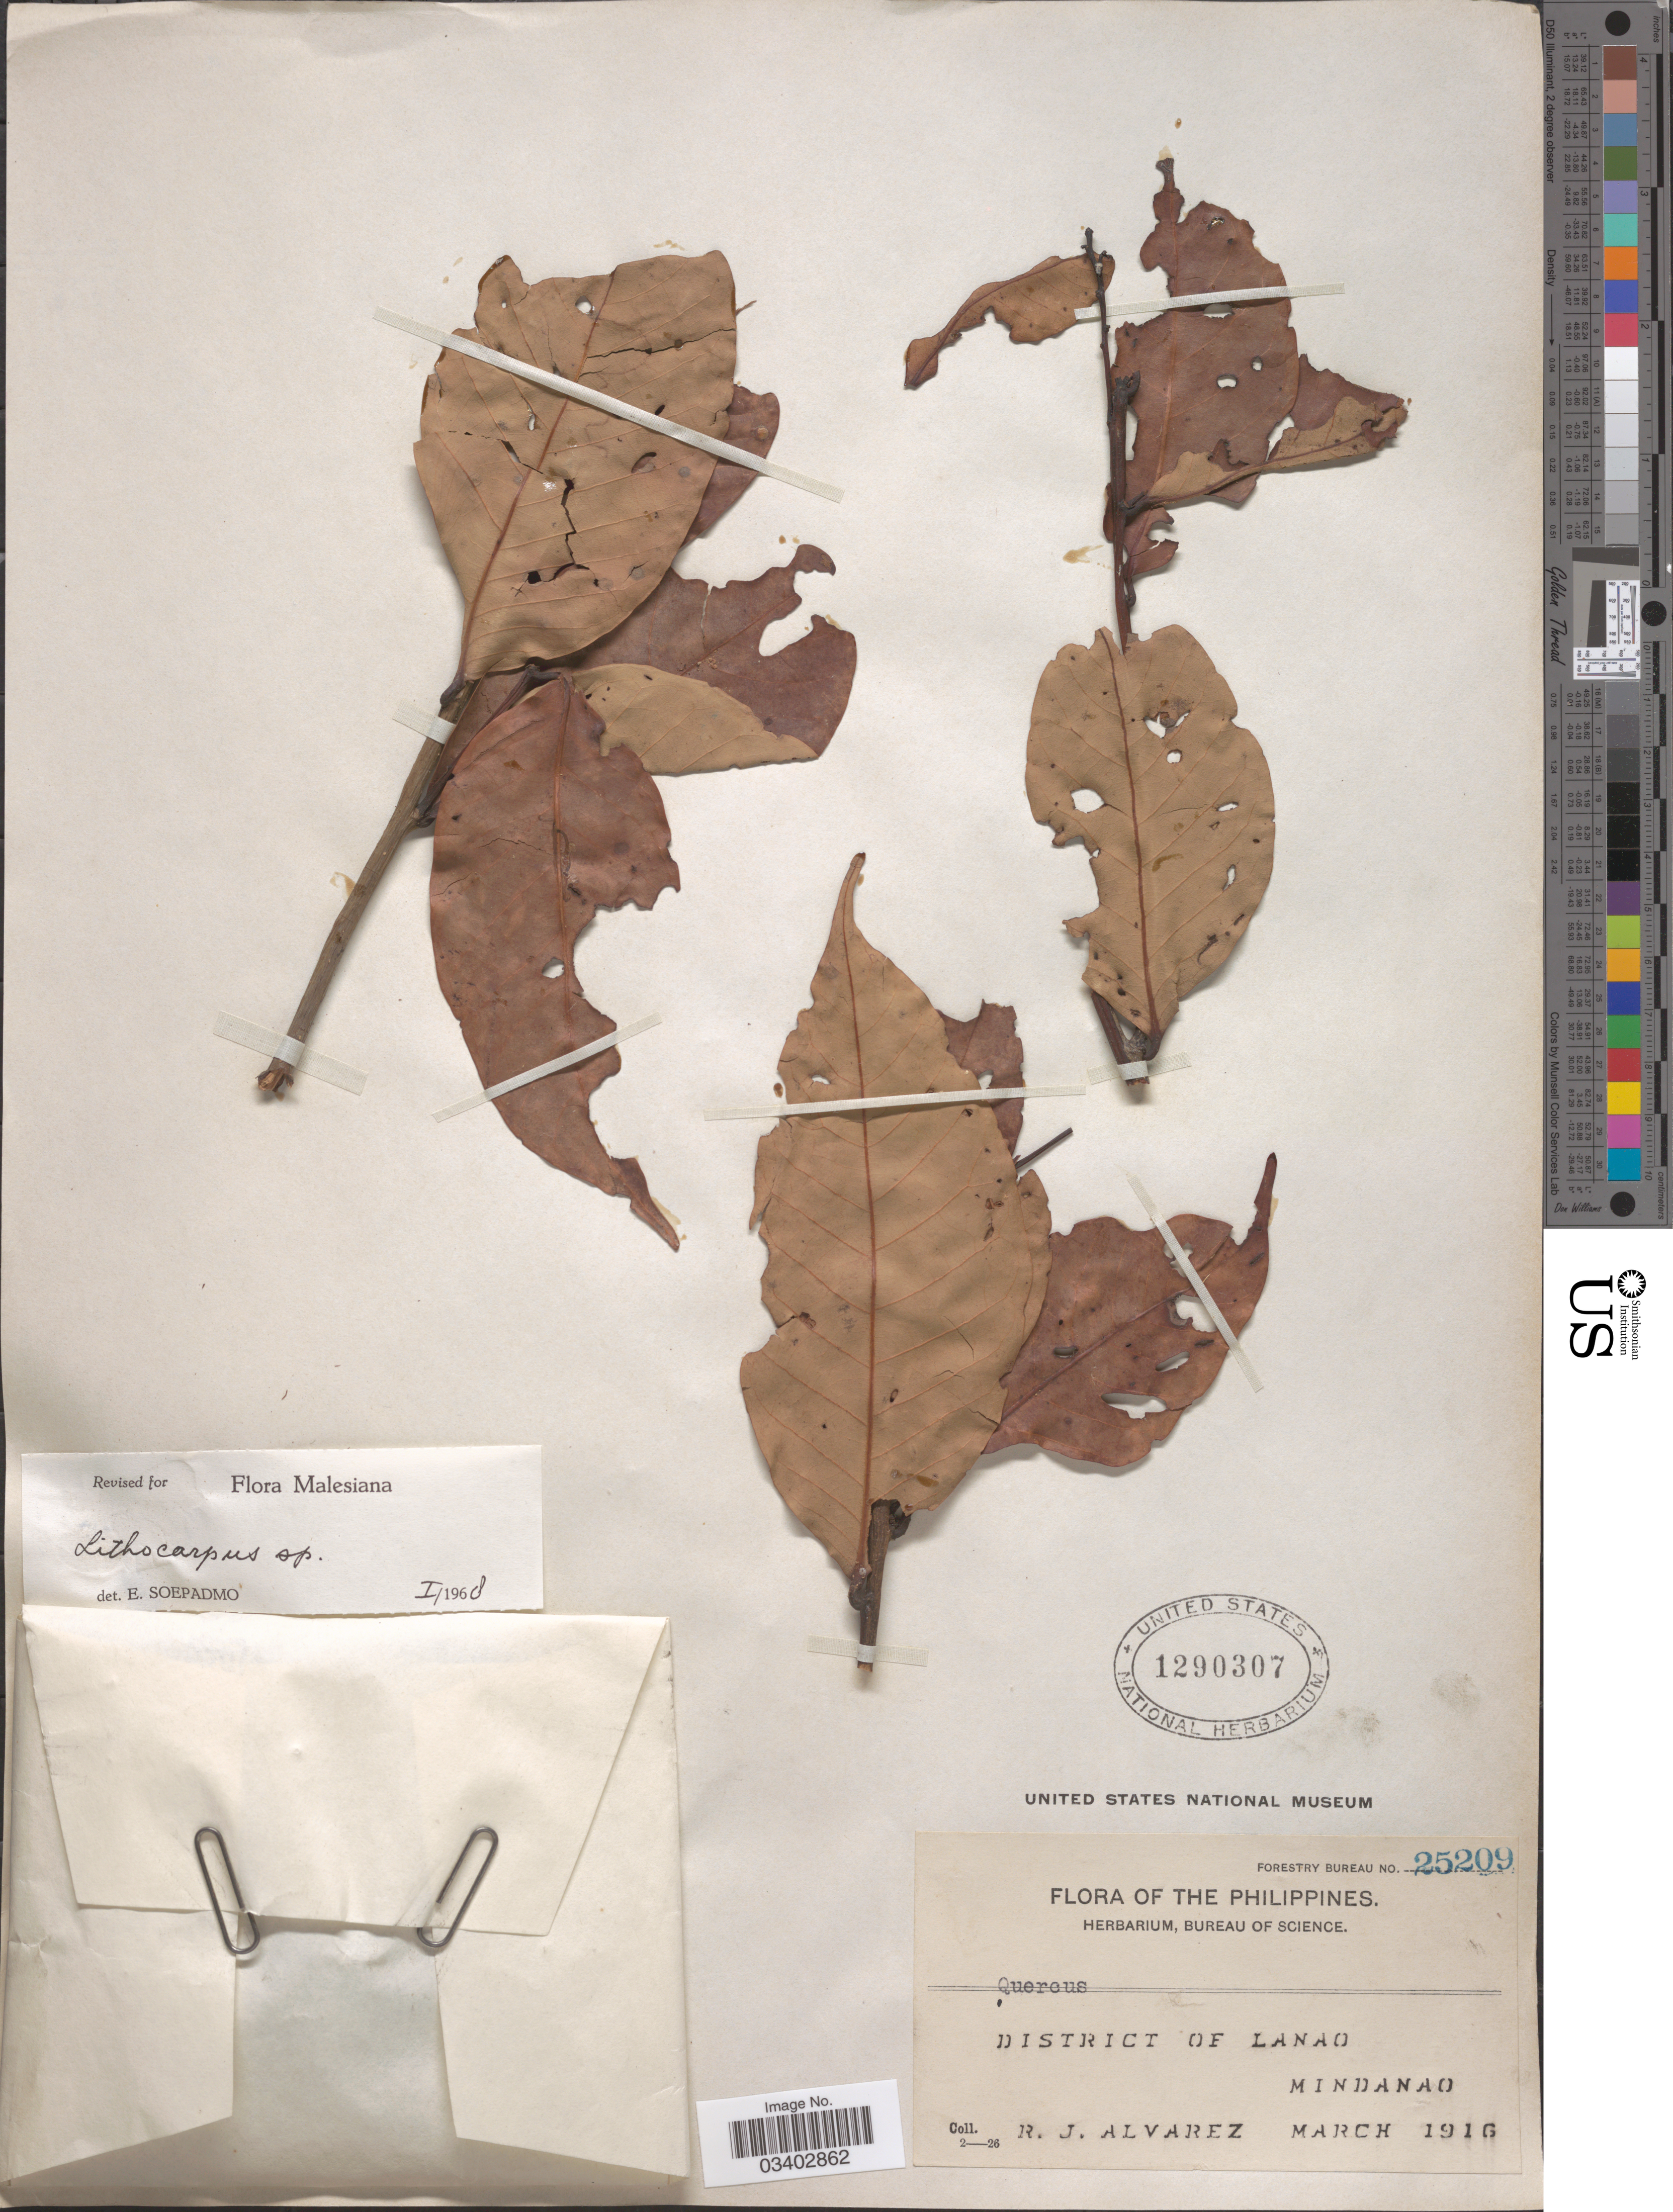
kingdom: Plantae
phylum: Tracheophyta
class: Magnoliopsida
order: Fagales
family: Fagaceae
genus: Lithocarpus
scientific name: Lithocarpus sp.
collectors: R. Alvarez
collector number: Forestry Bureau 25209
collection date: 1916-03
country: Philippines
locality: District of Lanao, Mindanao.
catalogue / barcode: US 1290307